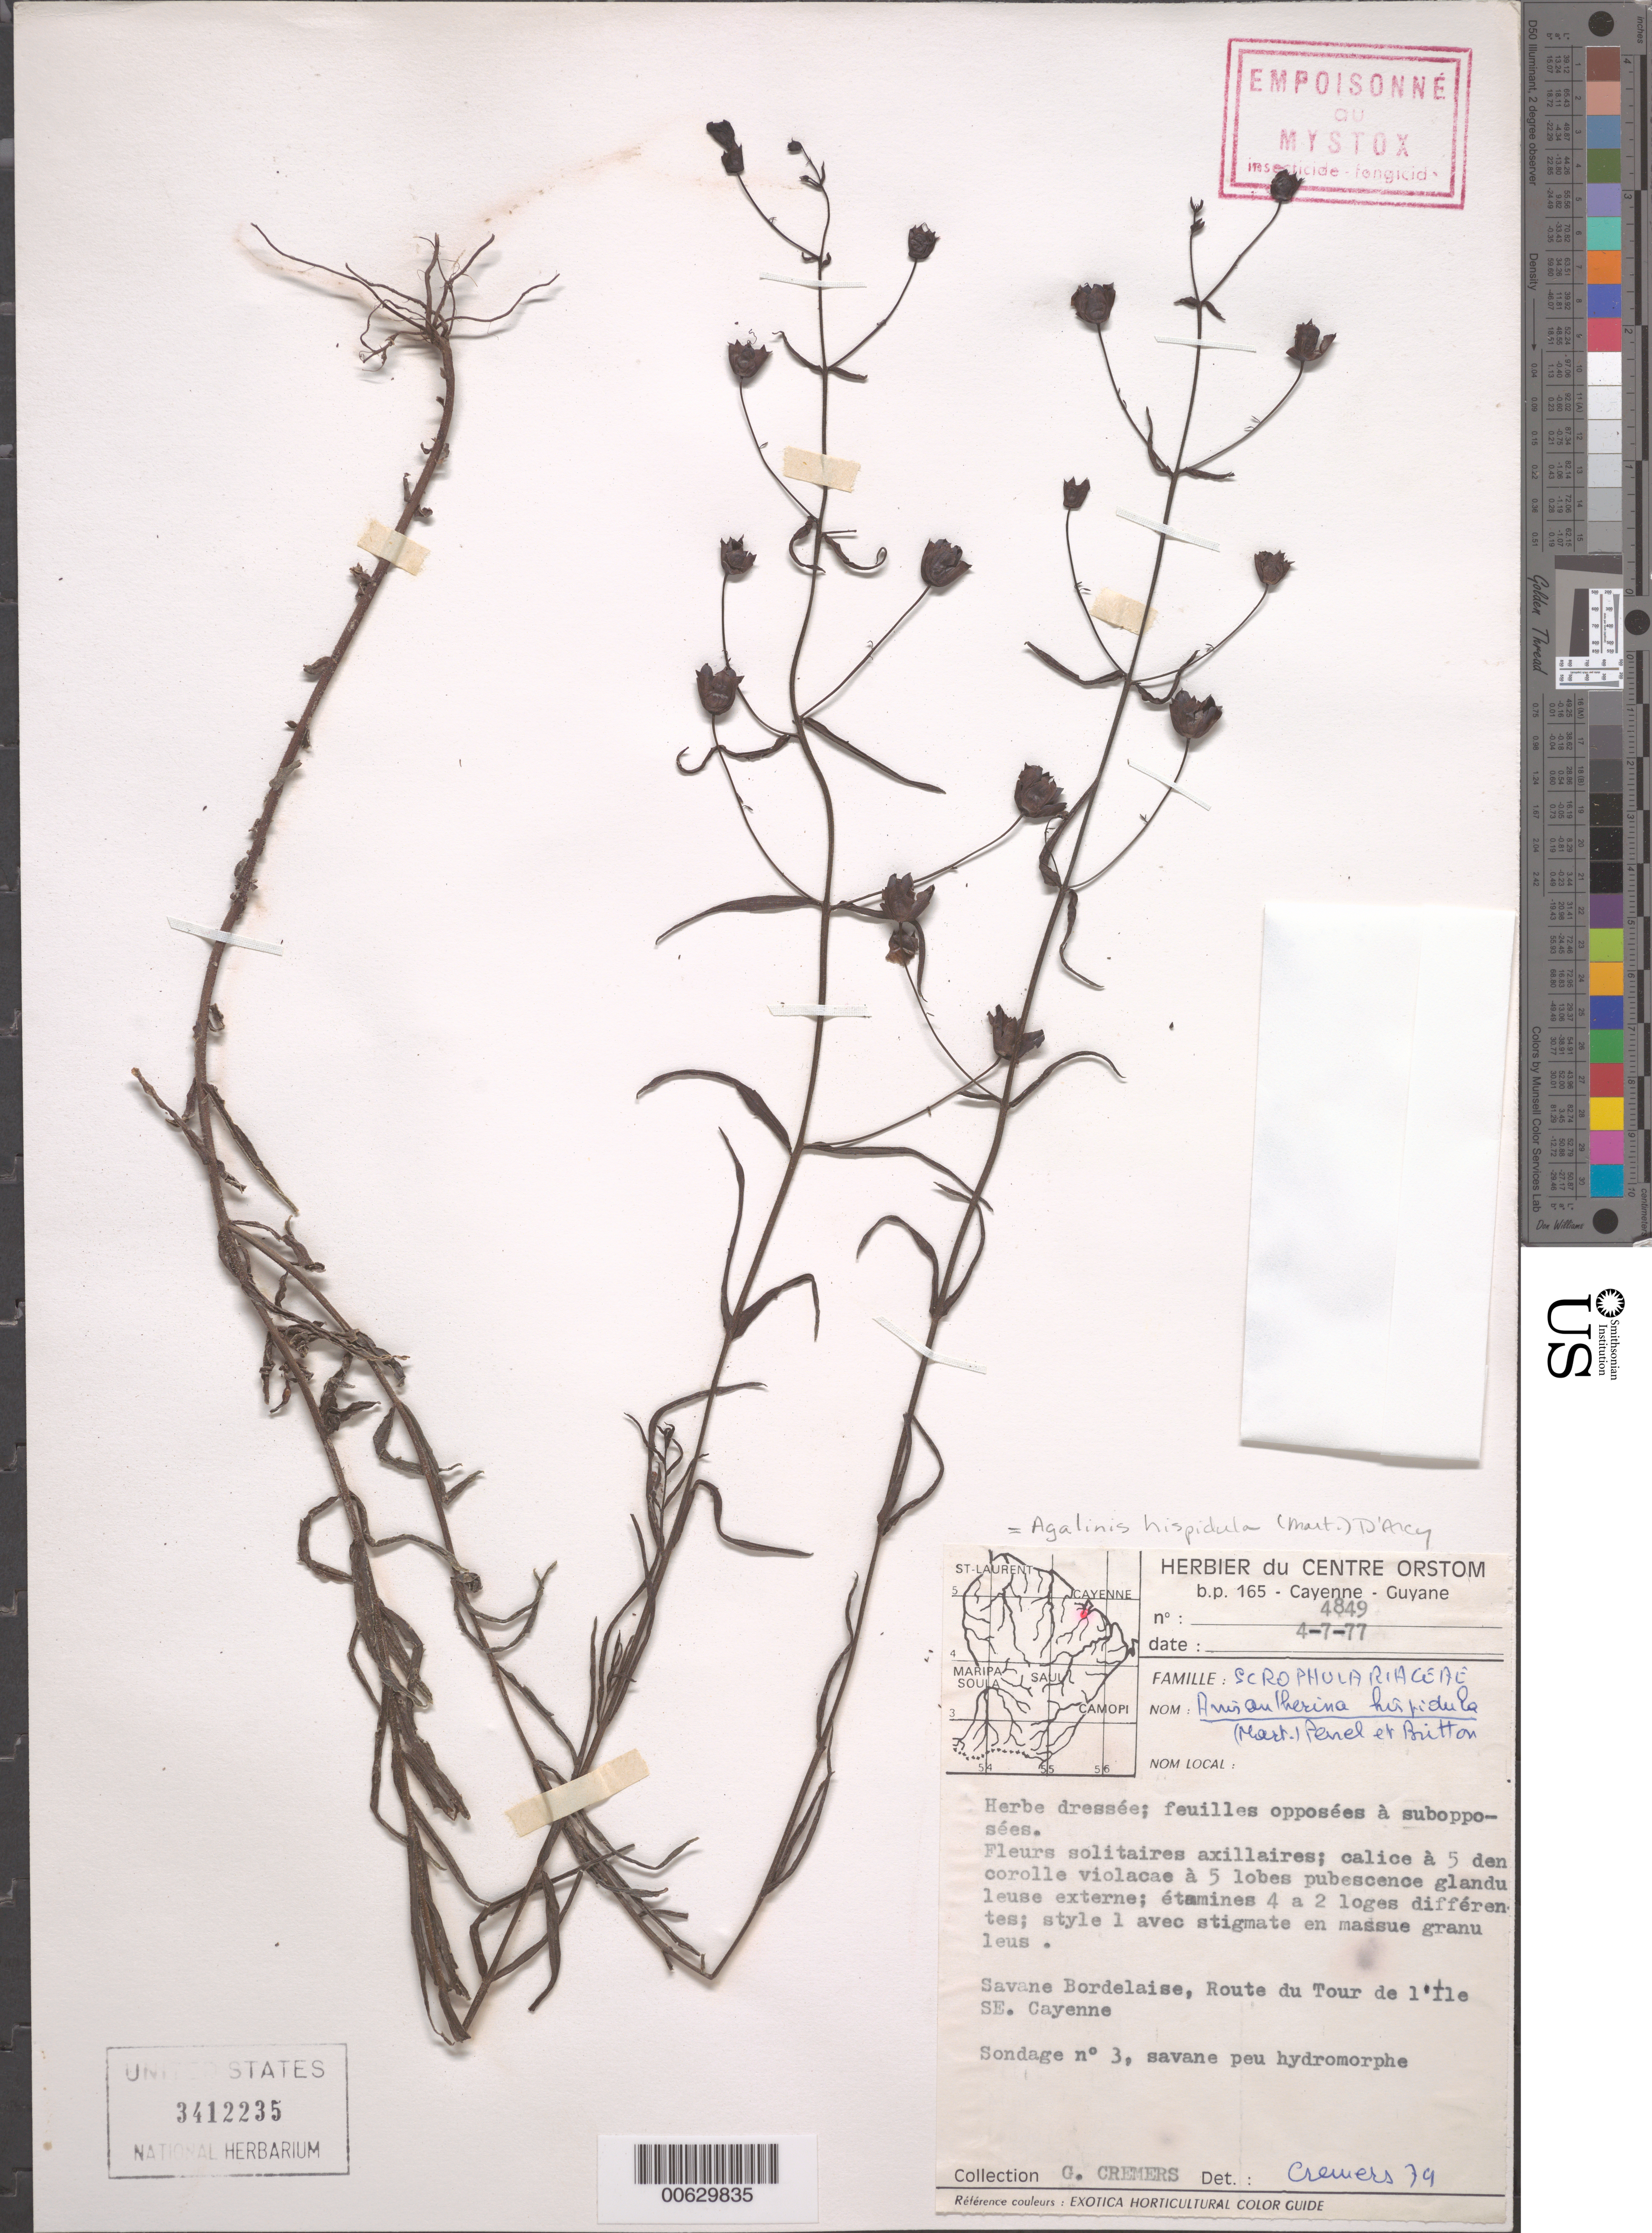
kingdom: Plantae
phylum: Tracheophyta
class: Magnoliopsida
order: Lamiales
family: Orobanchaceae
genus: Anisantherina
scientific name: Anisantherina hispidula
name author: (Mart.) Pennell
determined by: Cremers, Georges A.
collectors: G. Cremers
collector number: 4849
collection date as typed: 4-Jul-77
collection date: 1977-07-04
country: French Guiana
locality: Savane Bordelaise, route du tour d'Ile SE Cayenne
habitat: Savane peu hydromorphe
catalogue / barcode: US 3412235